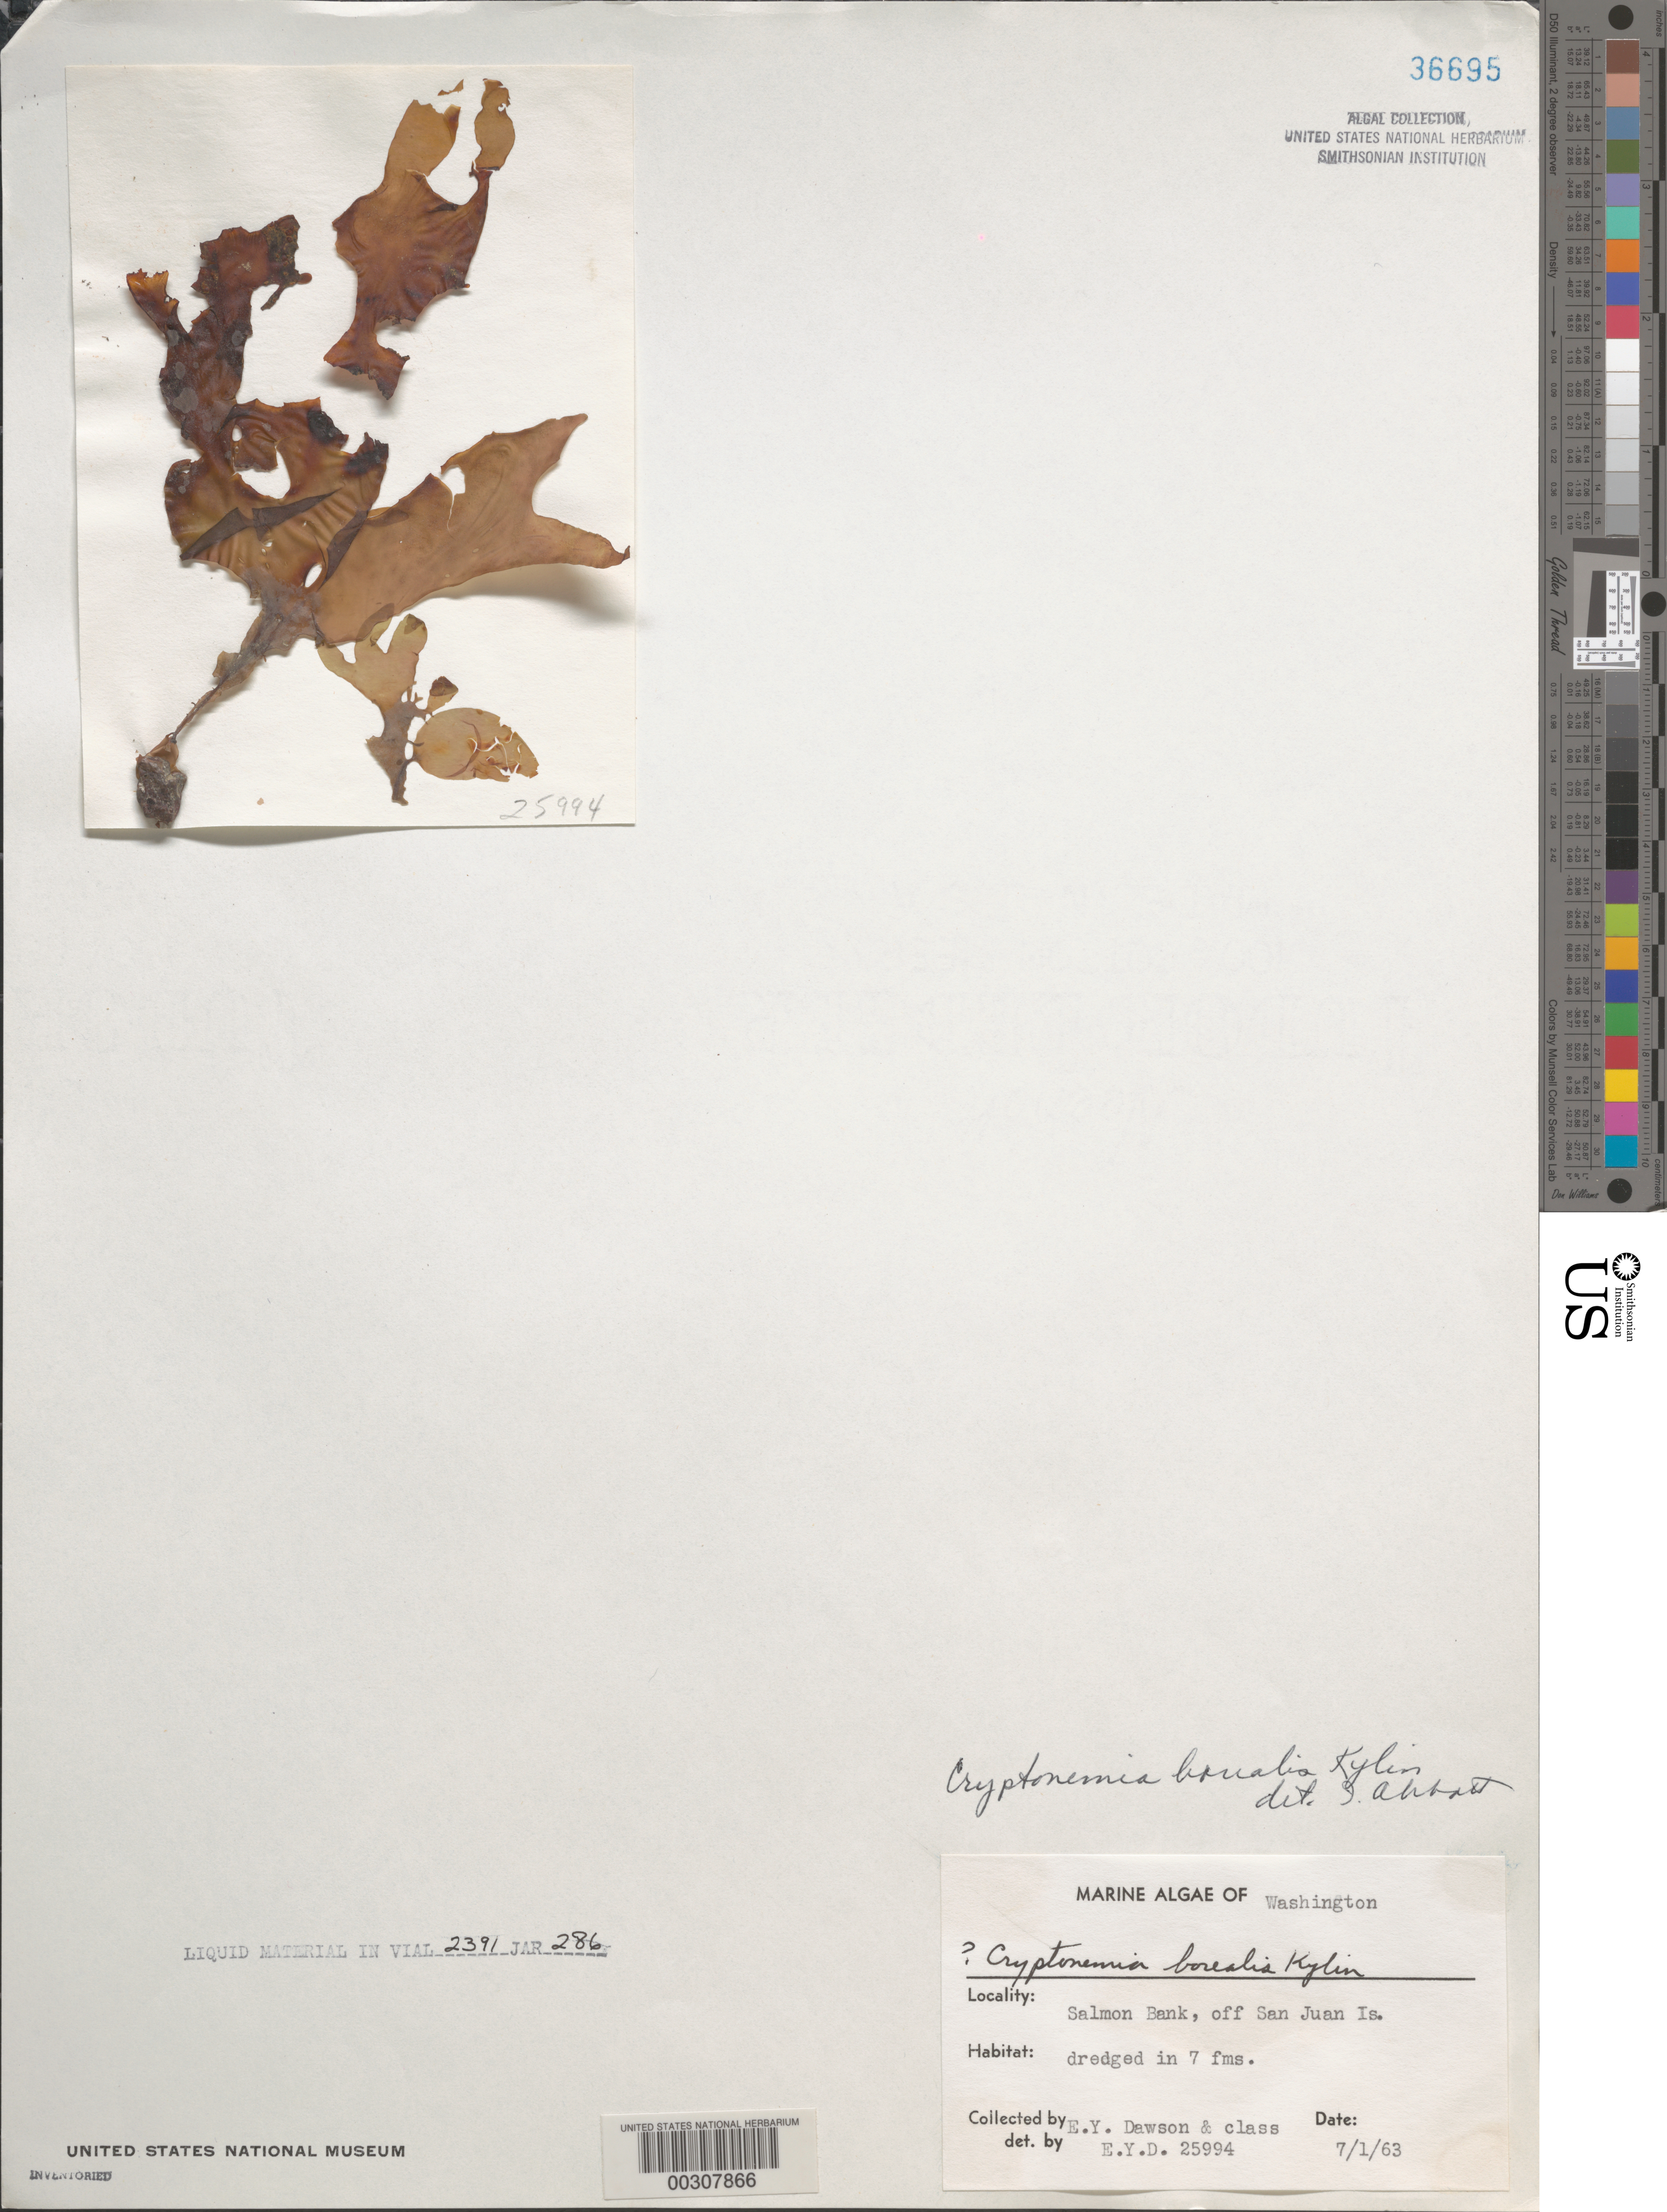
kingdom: Plantae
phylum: Rhodophyta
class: Florideophyceae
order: Halymeniales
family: Halymeniaceae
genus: Cryptonemia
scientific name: Cryptonemia borealis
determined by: Abbott, Isabella A.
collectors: E. Y. Dawson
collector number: EYD 25994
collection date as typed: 01 Jul 1963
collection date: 1963-07-01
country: United States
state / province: Washington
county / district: San Juan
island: San Juan Island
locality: Salmon Bank, off San Juan Island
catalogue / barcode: US 36695